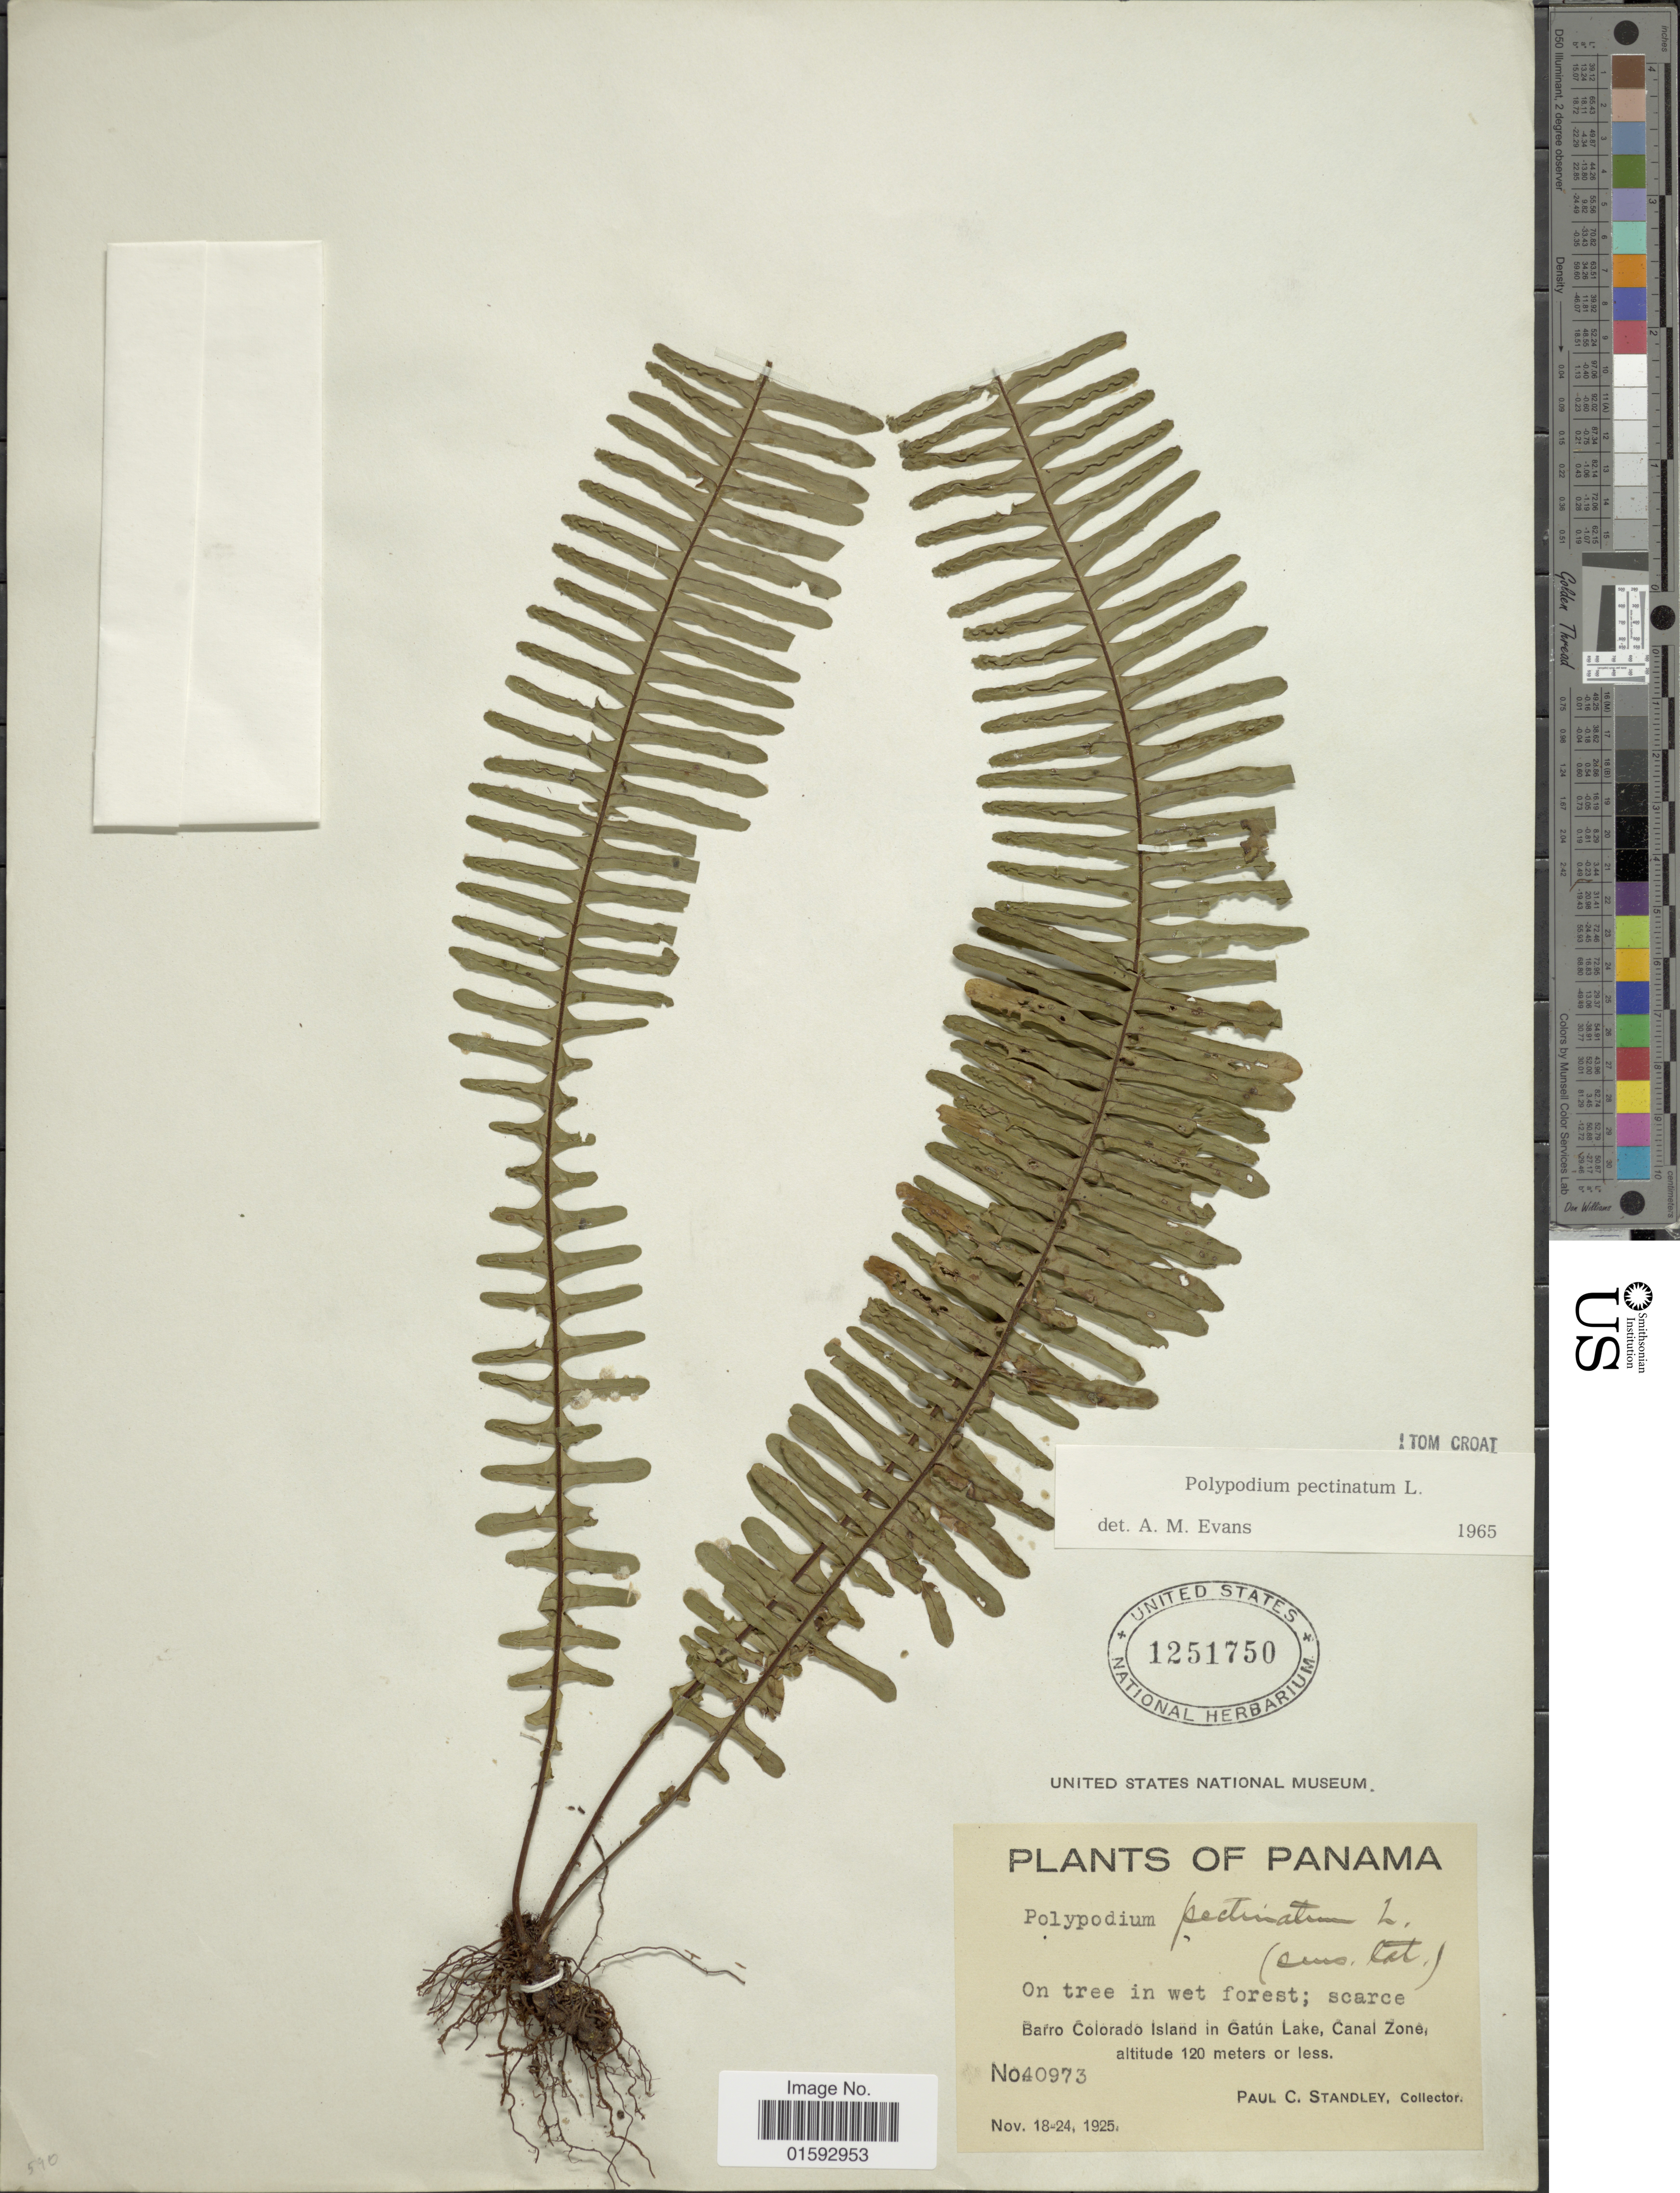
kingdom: Plantae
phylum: Tracheophyta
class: Polypodiopsida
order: Polypodiales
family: Polypodiaceae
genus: Pecluma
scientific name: Pecluma pectinata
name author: (L.) M.G. Price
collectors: P. C. Standley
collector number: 40973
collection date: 1925-11-18/1925-11-24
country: Panama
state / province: Panamá Oeste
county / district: Canal Zone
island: Barro Colorado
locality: Barro Colorado Island in Gatun Lake, Canal Zone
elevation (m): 120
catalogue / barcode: US 1251750